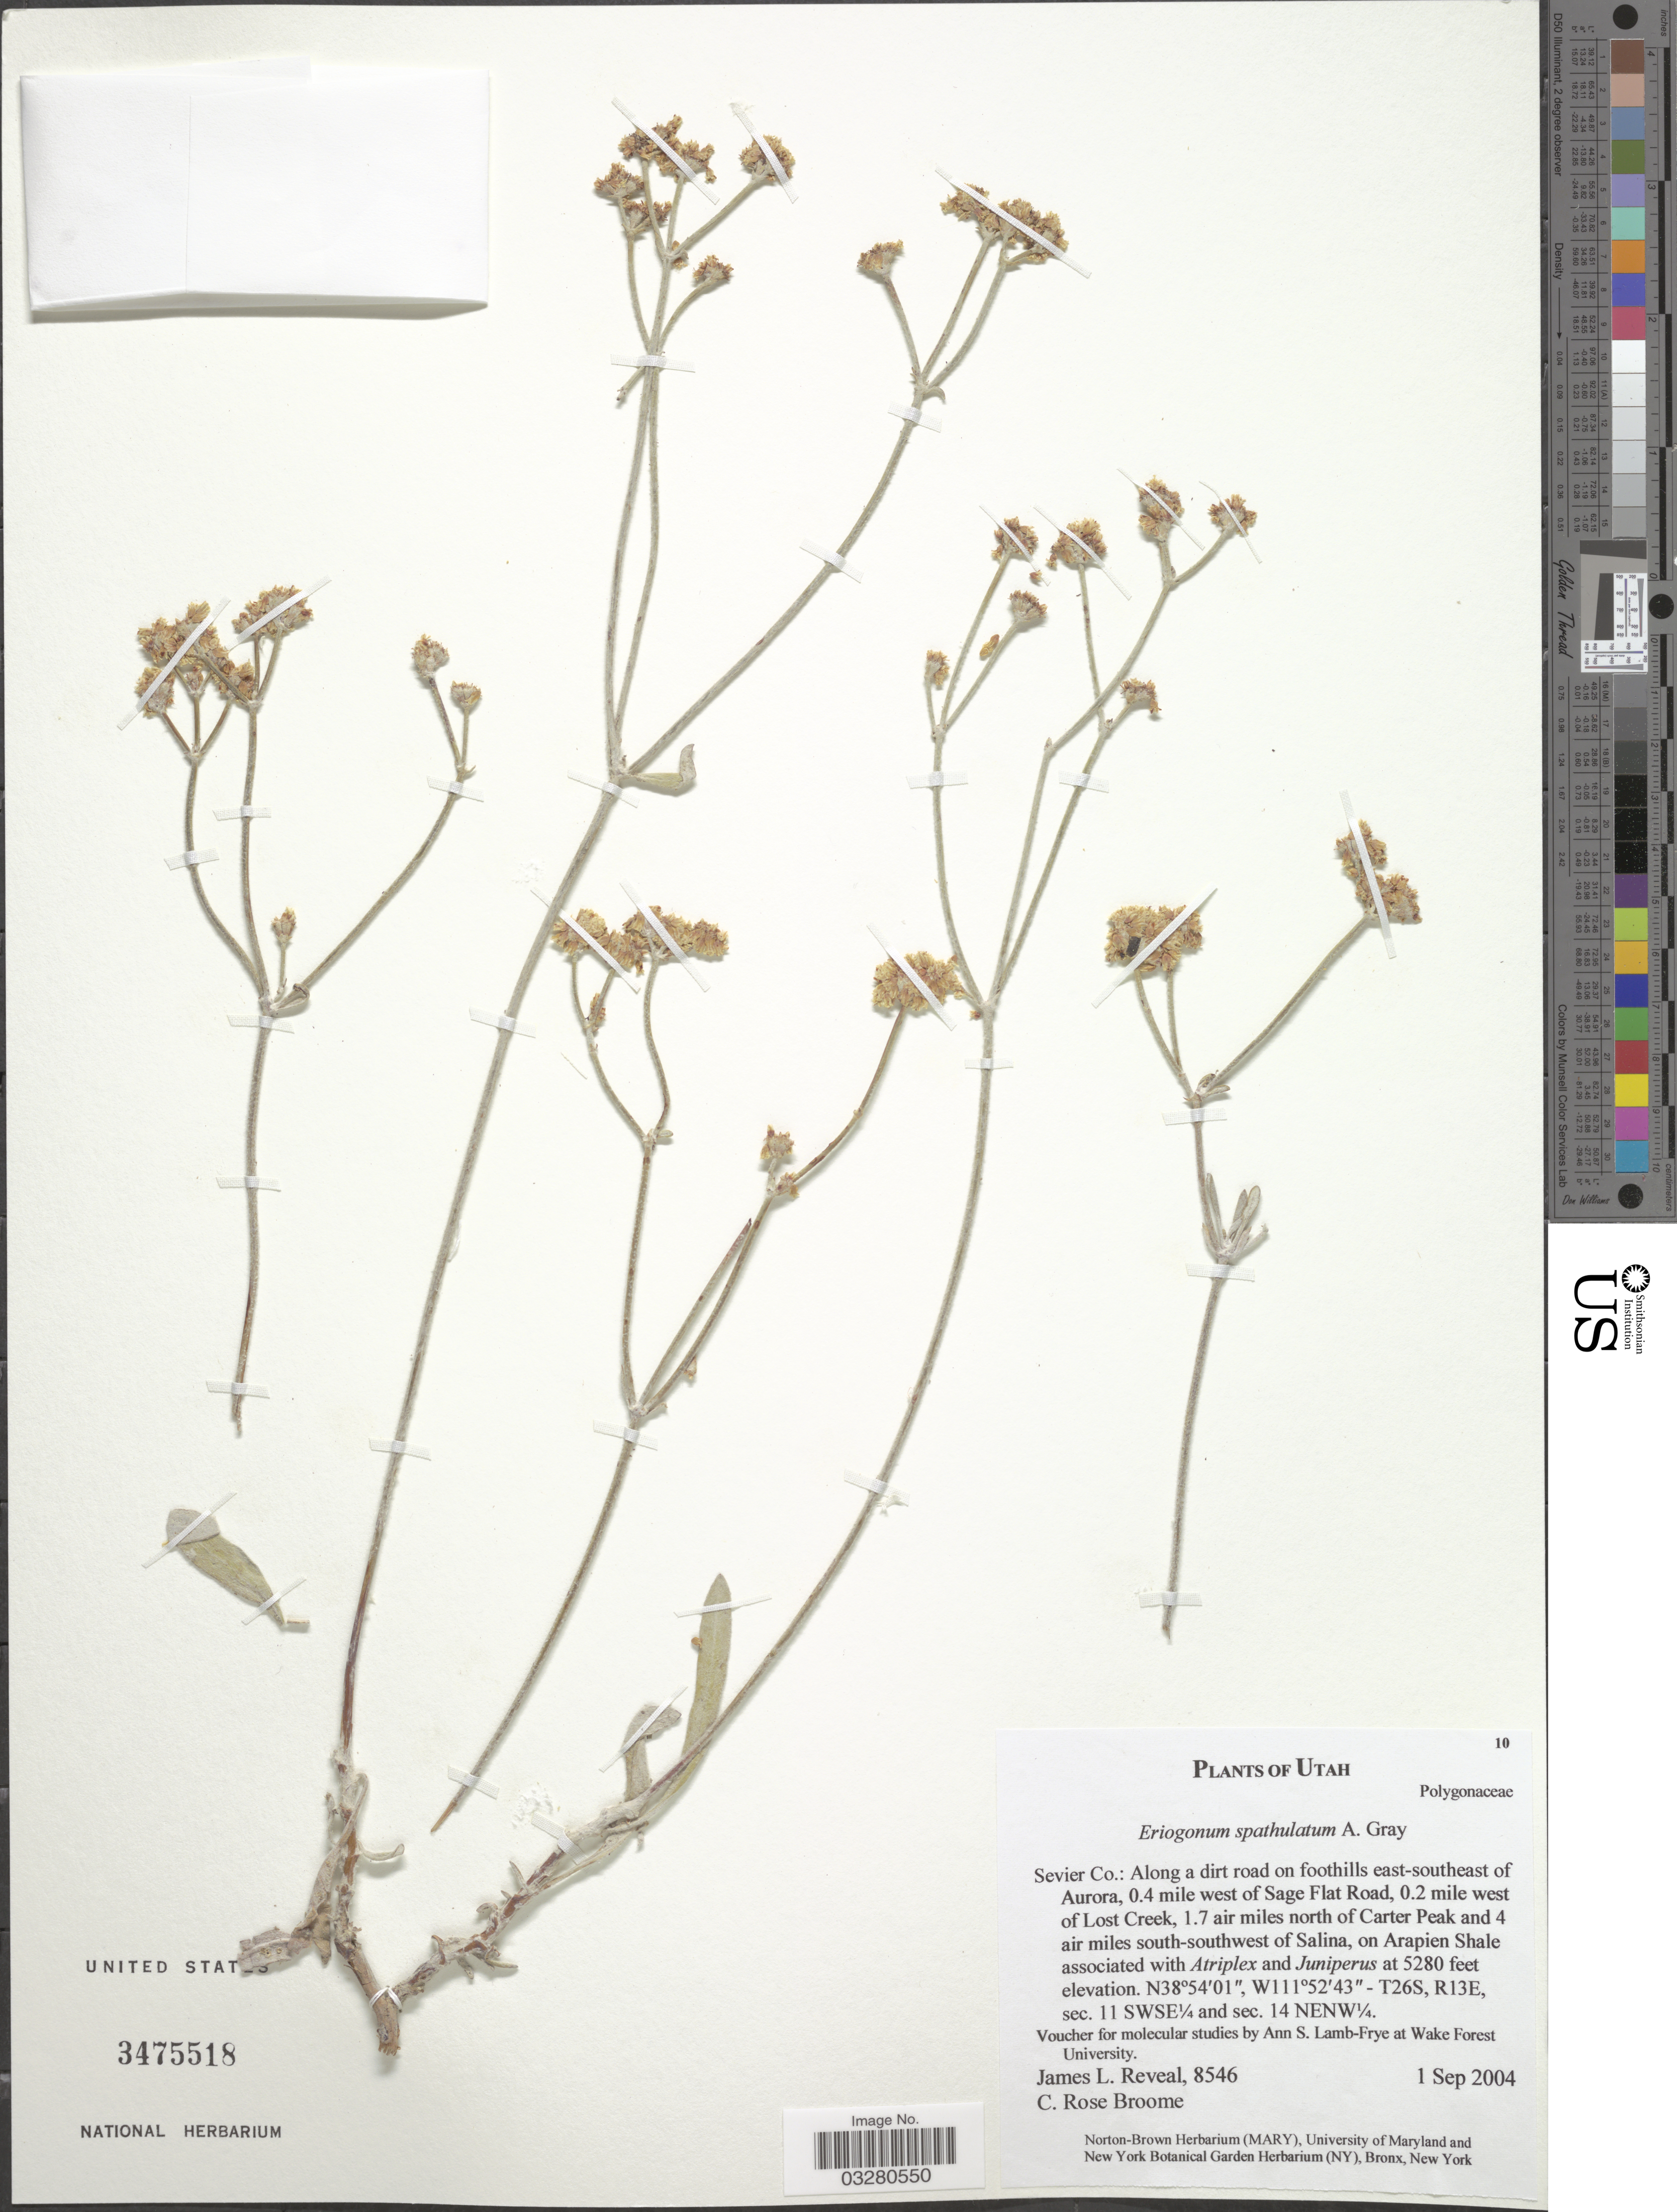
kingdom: Plantae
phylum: Tracheophyta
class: Magnoliopsida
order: Caryophyllales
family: Polygonaceae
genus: Eriogonum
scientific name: Eriogonum spathulatum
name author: A. Gray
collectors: J. L. Reveal & C. R. Broome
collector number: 8546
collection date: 2004-09-01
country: United States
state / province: Utah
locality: Sevier Co.: Along a dirt road on foothills east-southeast of Aurora, 0.4 mile west of Sage Flat Road, 0.2 mile west of Lost Creek, 1.7 air miles north of Carter Peak and 4 air miles south-southwest of Salina, on Arapien Shale. T26S, R13E, sec. 11 SWSE¼ and sec. 14 NENW¼.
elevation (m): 1609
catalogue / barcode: US 3475518